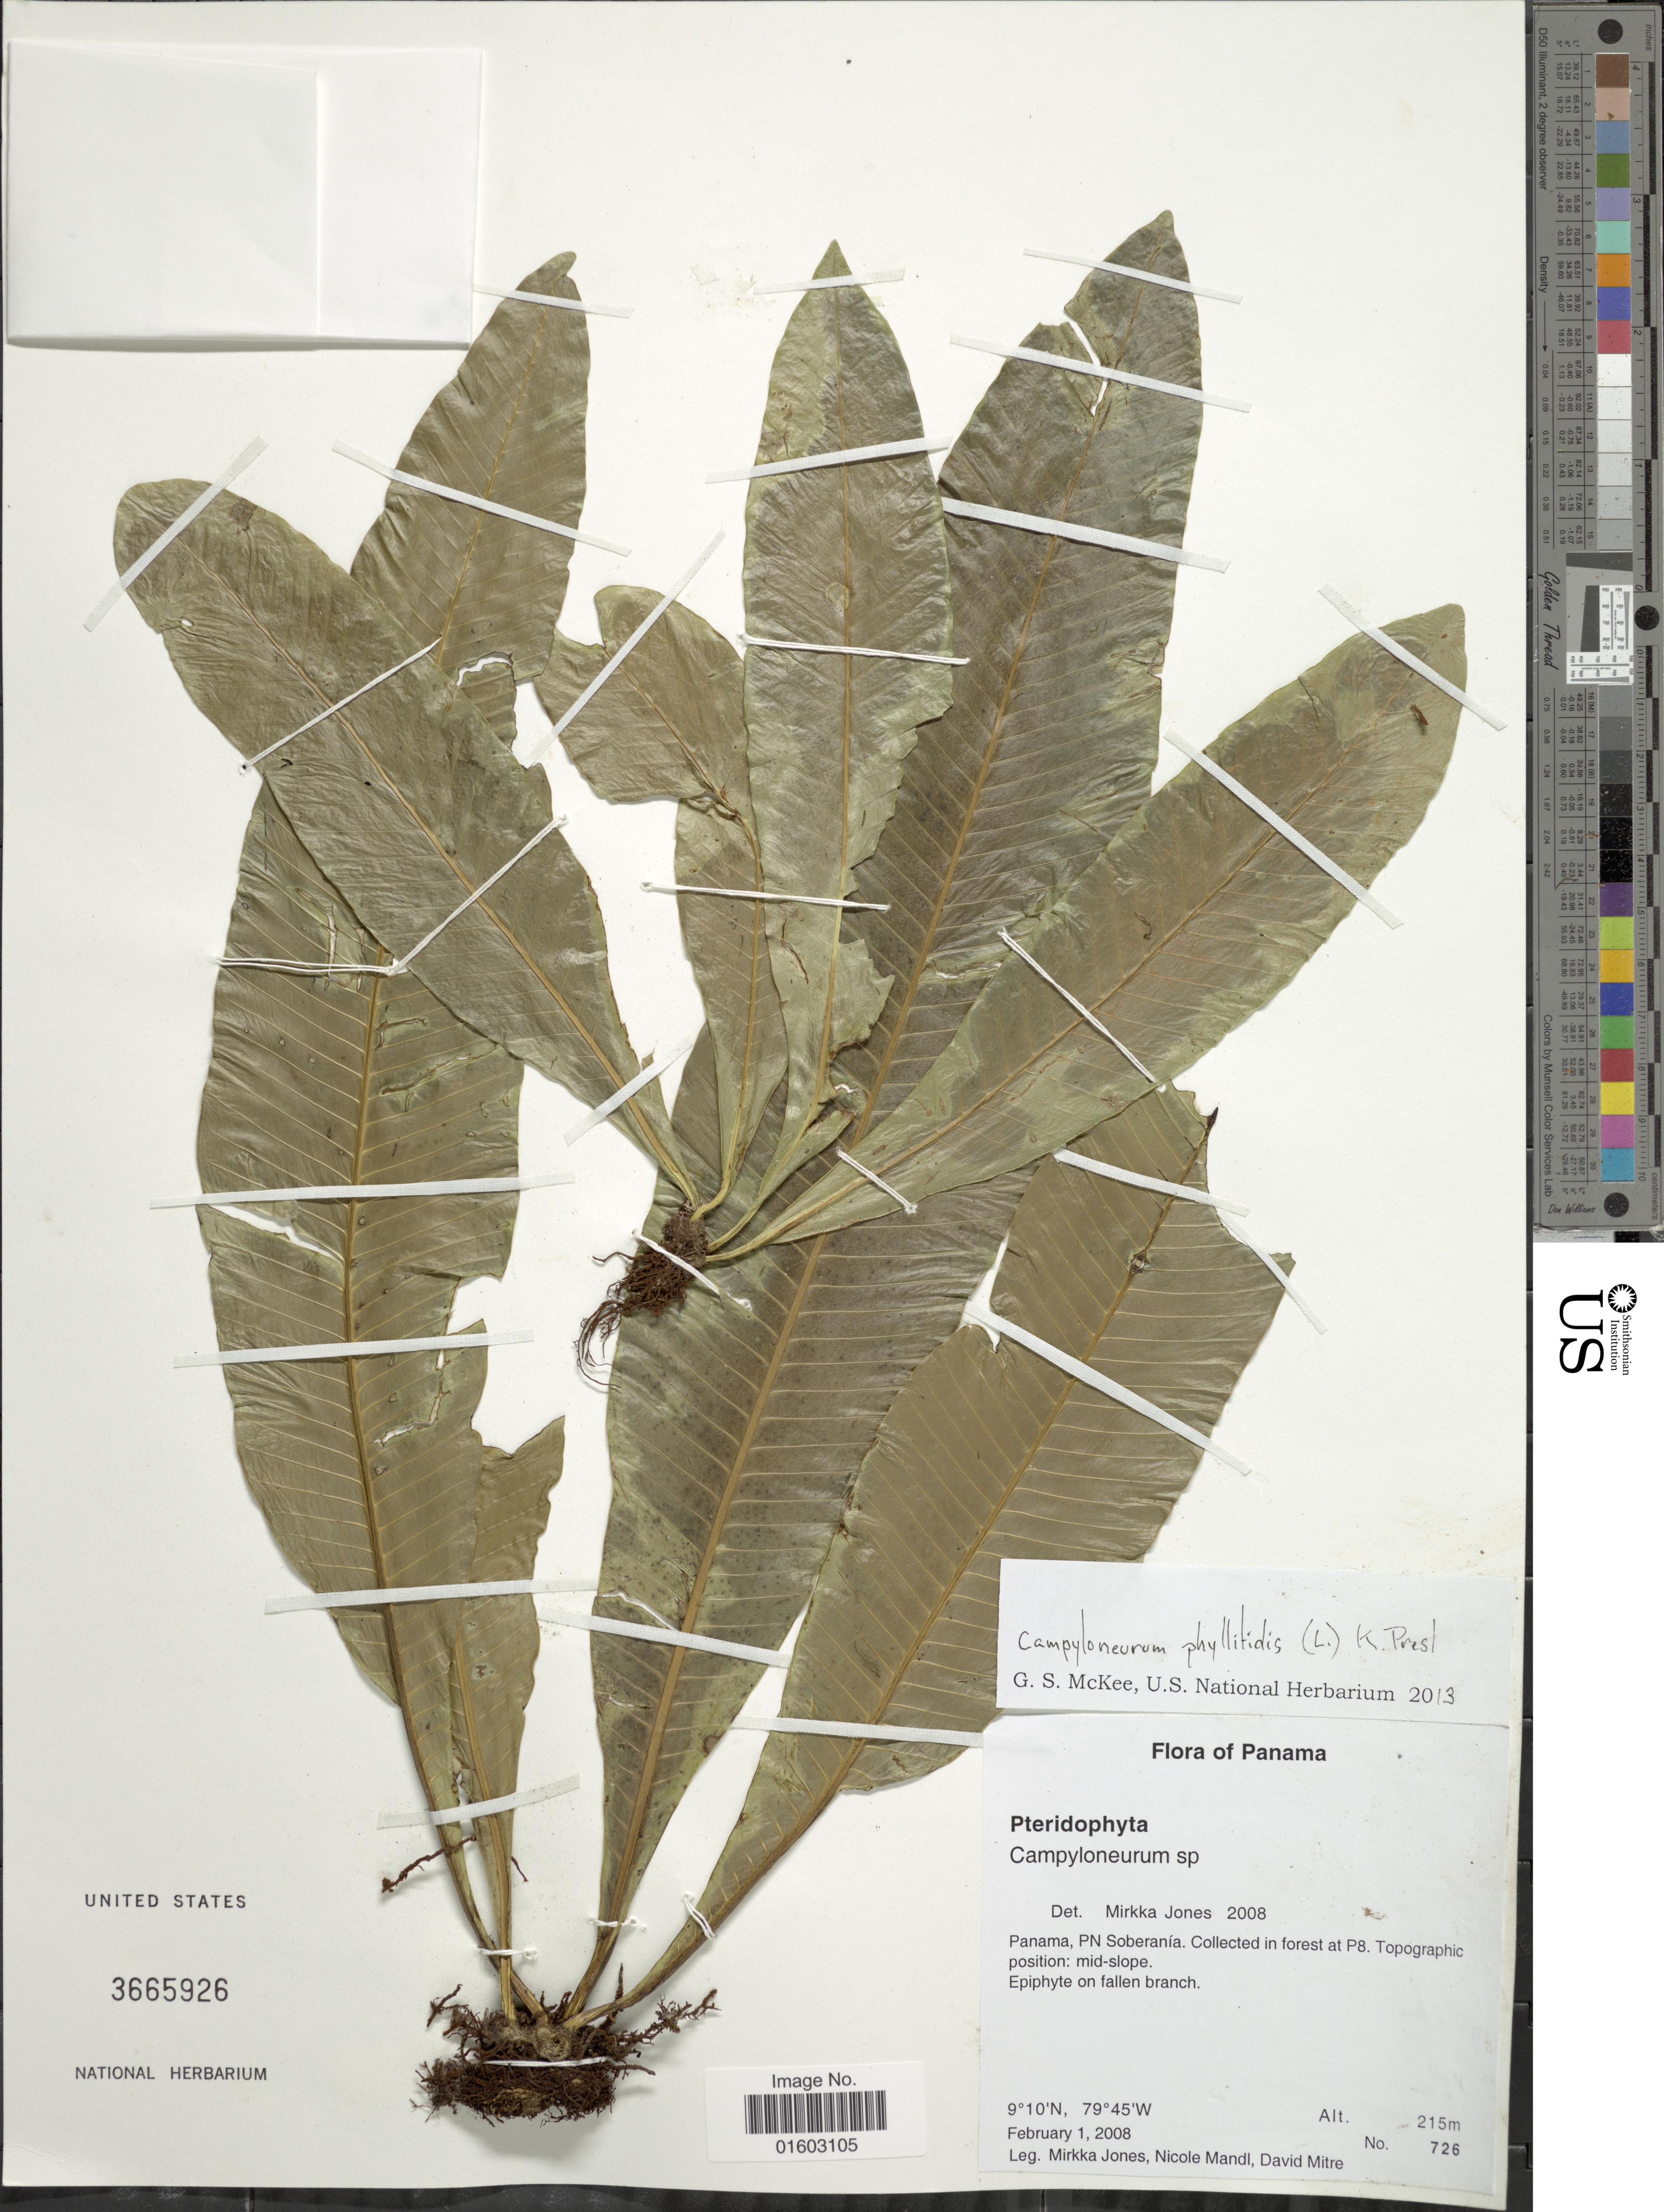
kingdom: Plantae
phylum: Tracheophyta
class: Polypodiopsida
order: Polypodiales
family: Polypodiaceae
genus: Campyloneurum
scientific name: Campyloneurum phyllitidis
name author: (L.) C. Presl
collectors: M. Jones, N. Mandl & D. Mitre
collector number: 726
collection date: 2008-02-01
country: Panama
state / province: Panamá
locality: PN Soberania, in forest P8, Topographic position: mid-slope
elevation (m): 215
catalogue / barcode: US 3665926